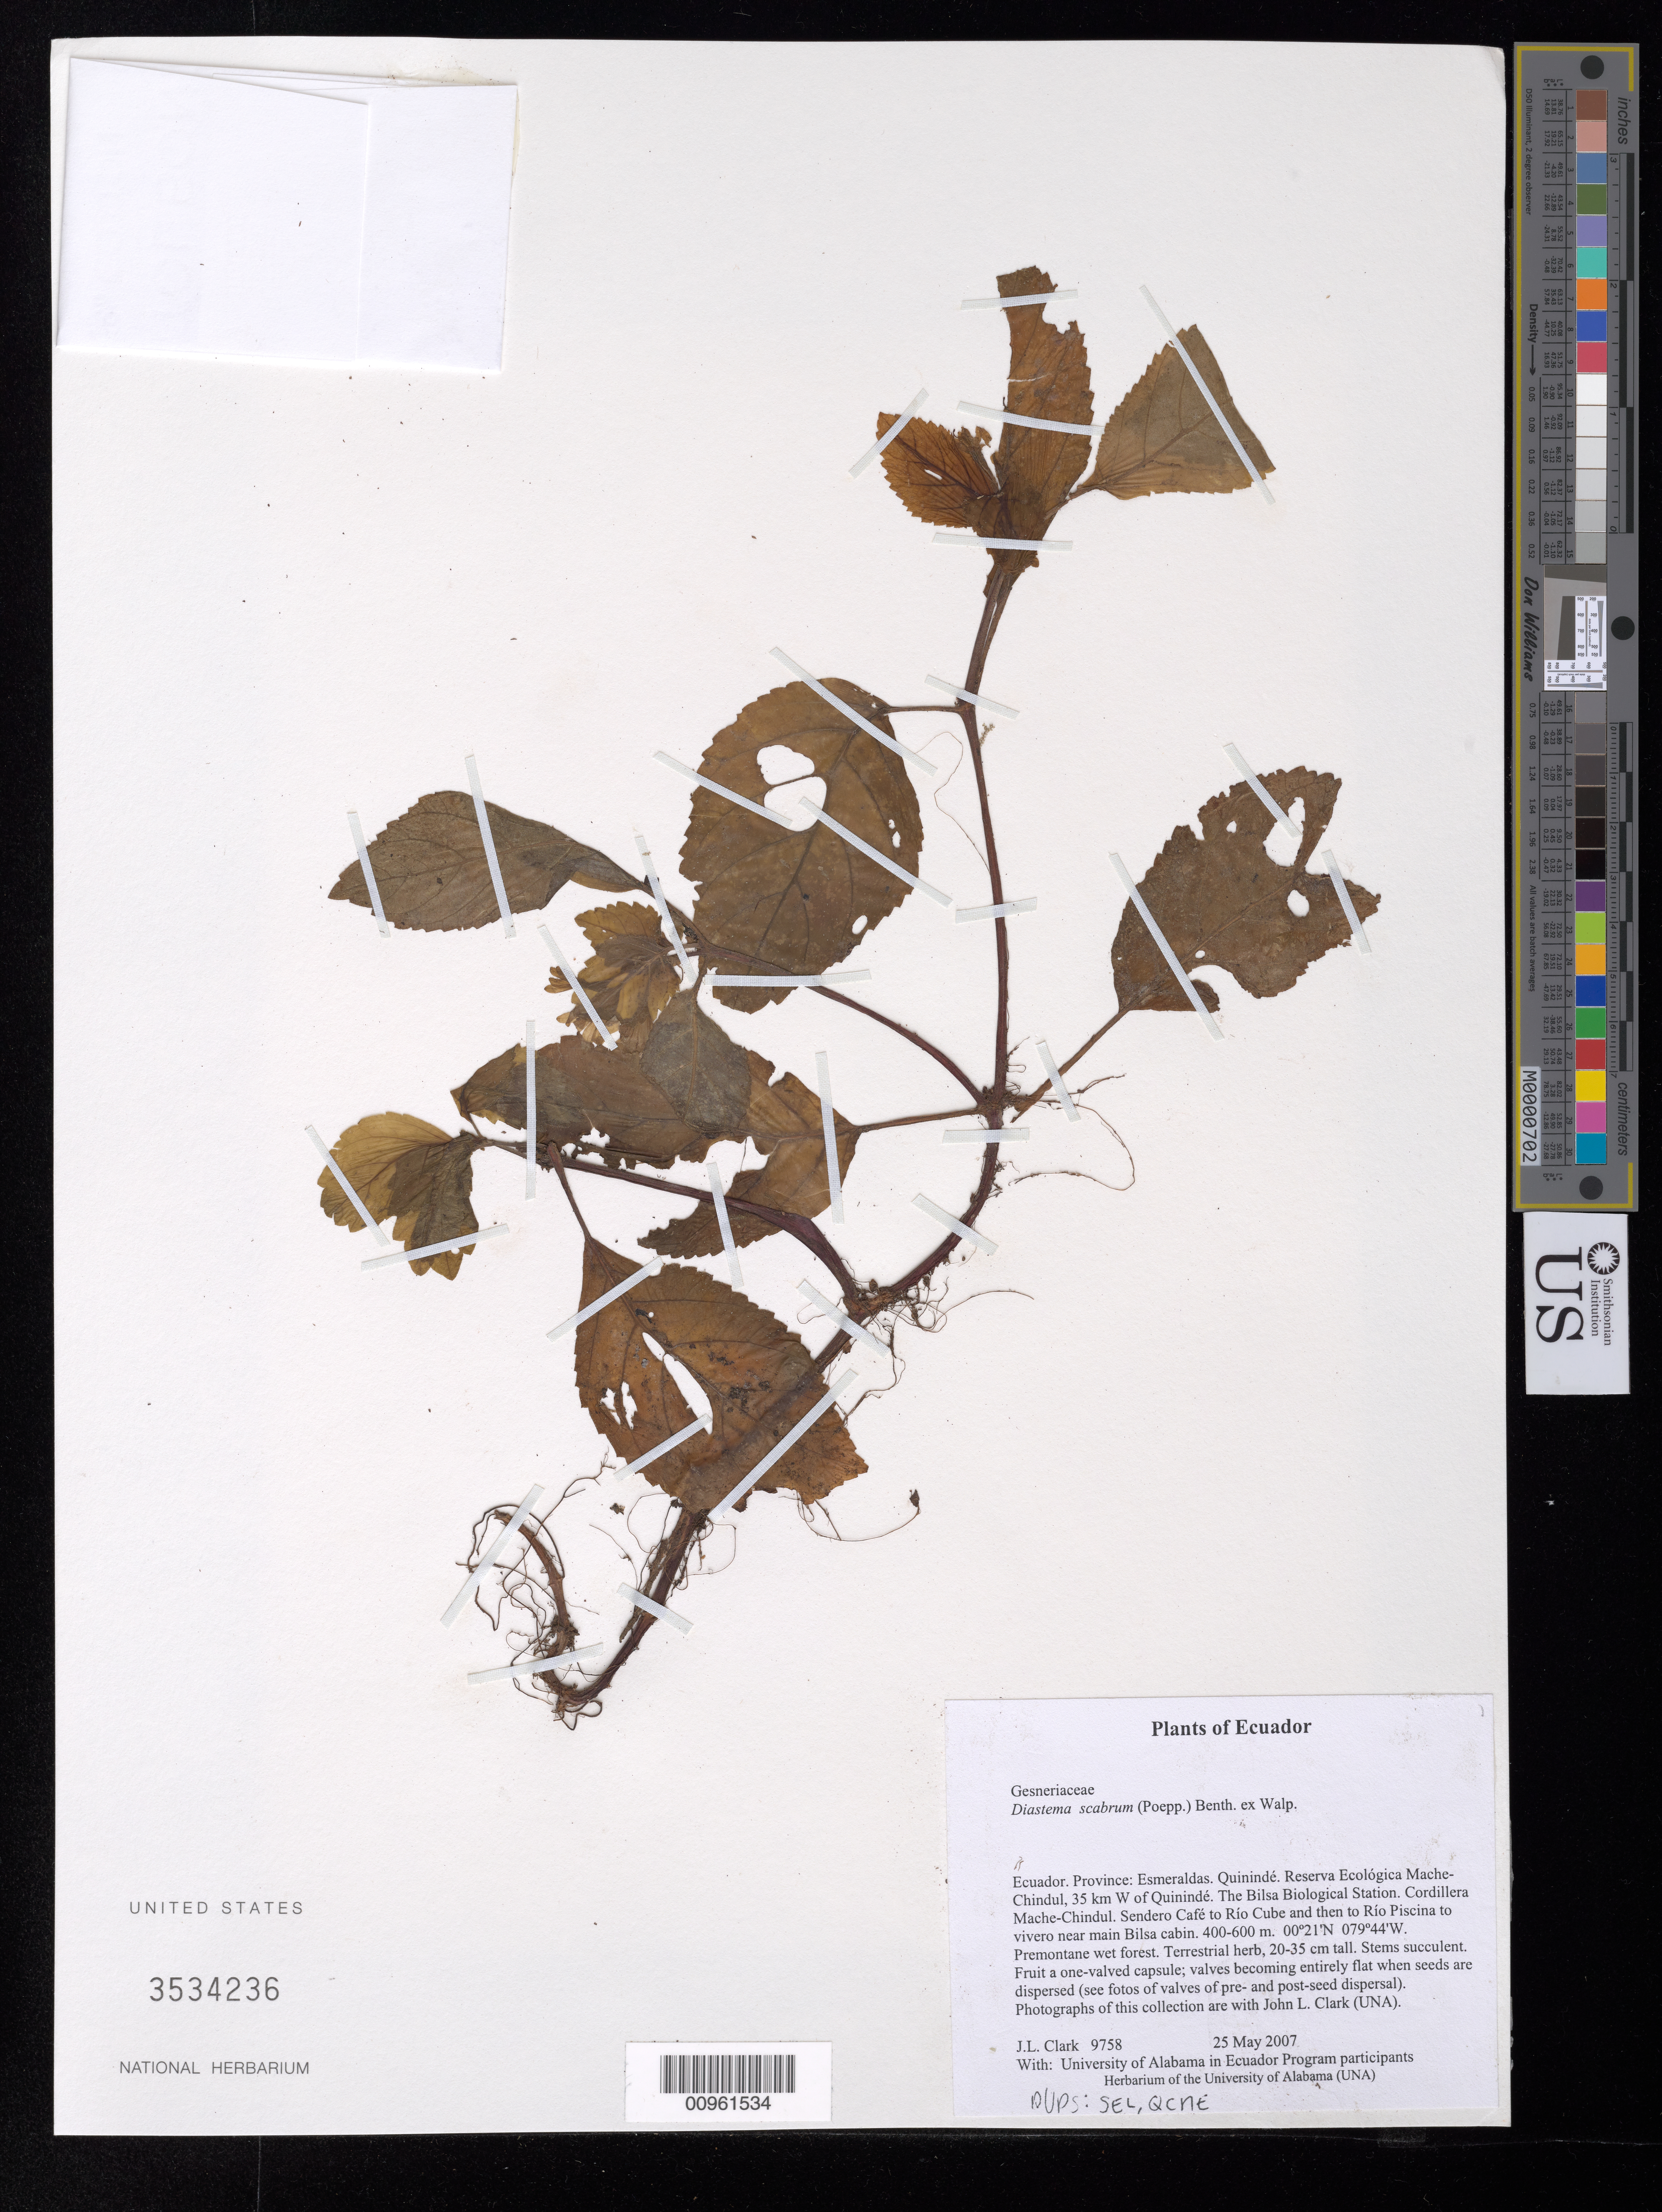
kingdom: Plantae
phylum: Tracheophyta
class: Magnoliopsida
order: Lamiales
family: Gesneriaceae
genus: Diastema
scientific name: Diastema scabrum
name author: (Poepp.) Benth. ex Walp.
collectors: J. L. Clark & University of Alabama in Ecuador Program participants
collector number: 9758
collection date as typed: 25 May 2007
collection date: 2007-05-25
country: Ecuador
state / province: Esmeraldas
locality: Quinindé. Reserva Ecológica Mache-Chindul, 35 km W of Quinindé. The Bilsa Biological Station. Cordillera Mache-Chindul. Sendero Café to Río Cube and then to Río Piscina to vivero near main Bilsa cabin.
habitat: Premontane wet forest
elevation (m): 400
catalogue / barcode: US 3534236